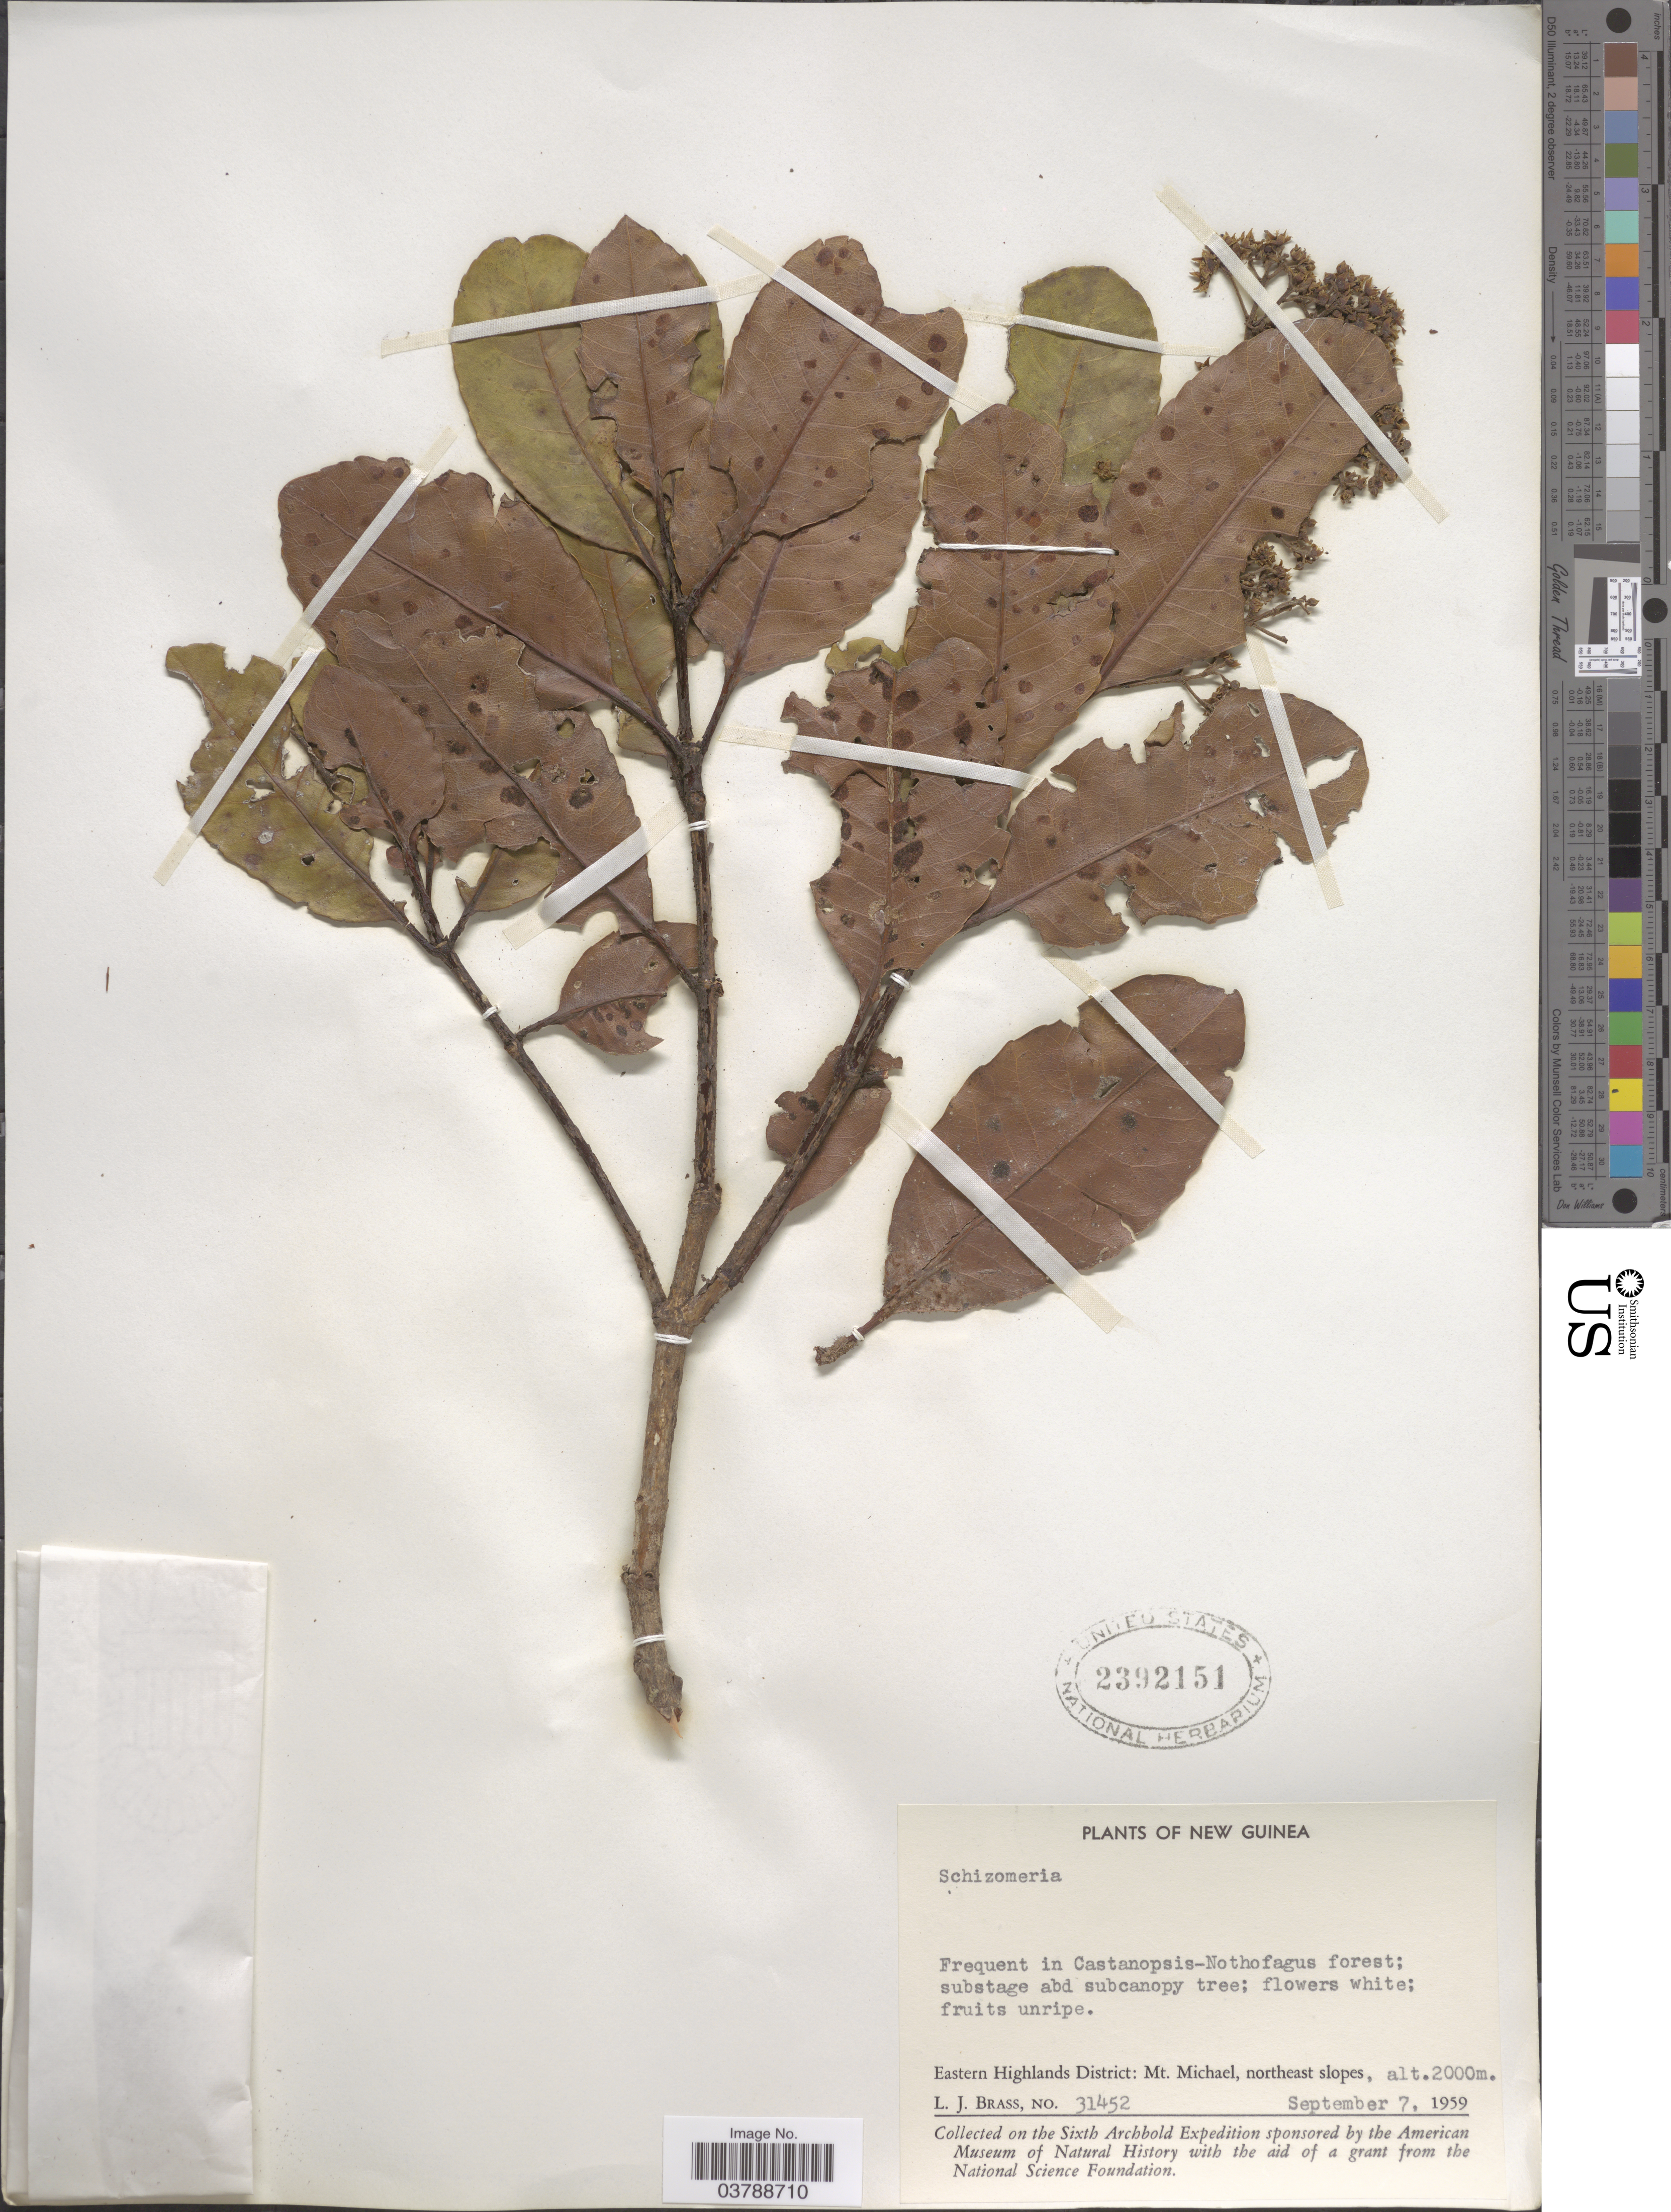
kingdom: Plantae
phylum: Tracheophyta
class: Magnoliopsida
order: Oxalidales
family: Cunoniaceae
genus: Schizomeria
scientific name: Schizomeria sp.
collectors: L. J. Brass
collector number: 31452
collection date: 1959-09-07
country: Papua New Guinea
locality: New Guinea. Eastern Highlands District: Mt. Michael, northeast slopes.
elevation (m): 2000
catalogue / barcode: US 2392151